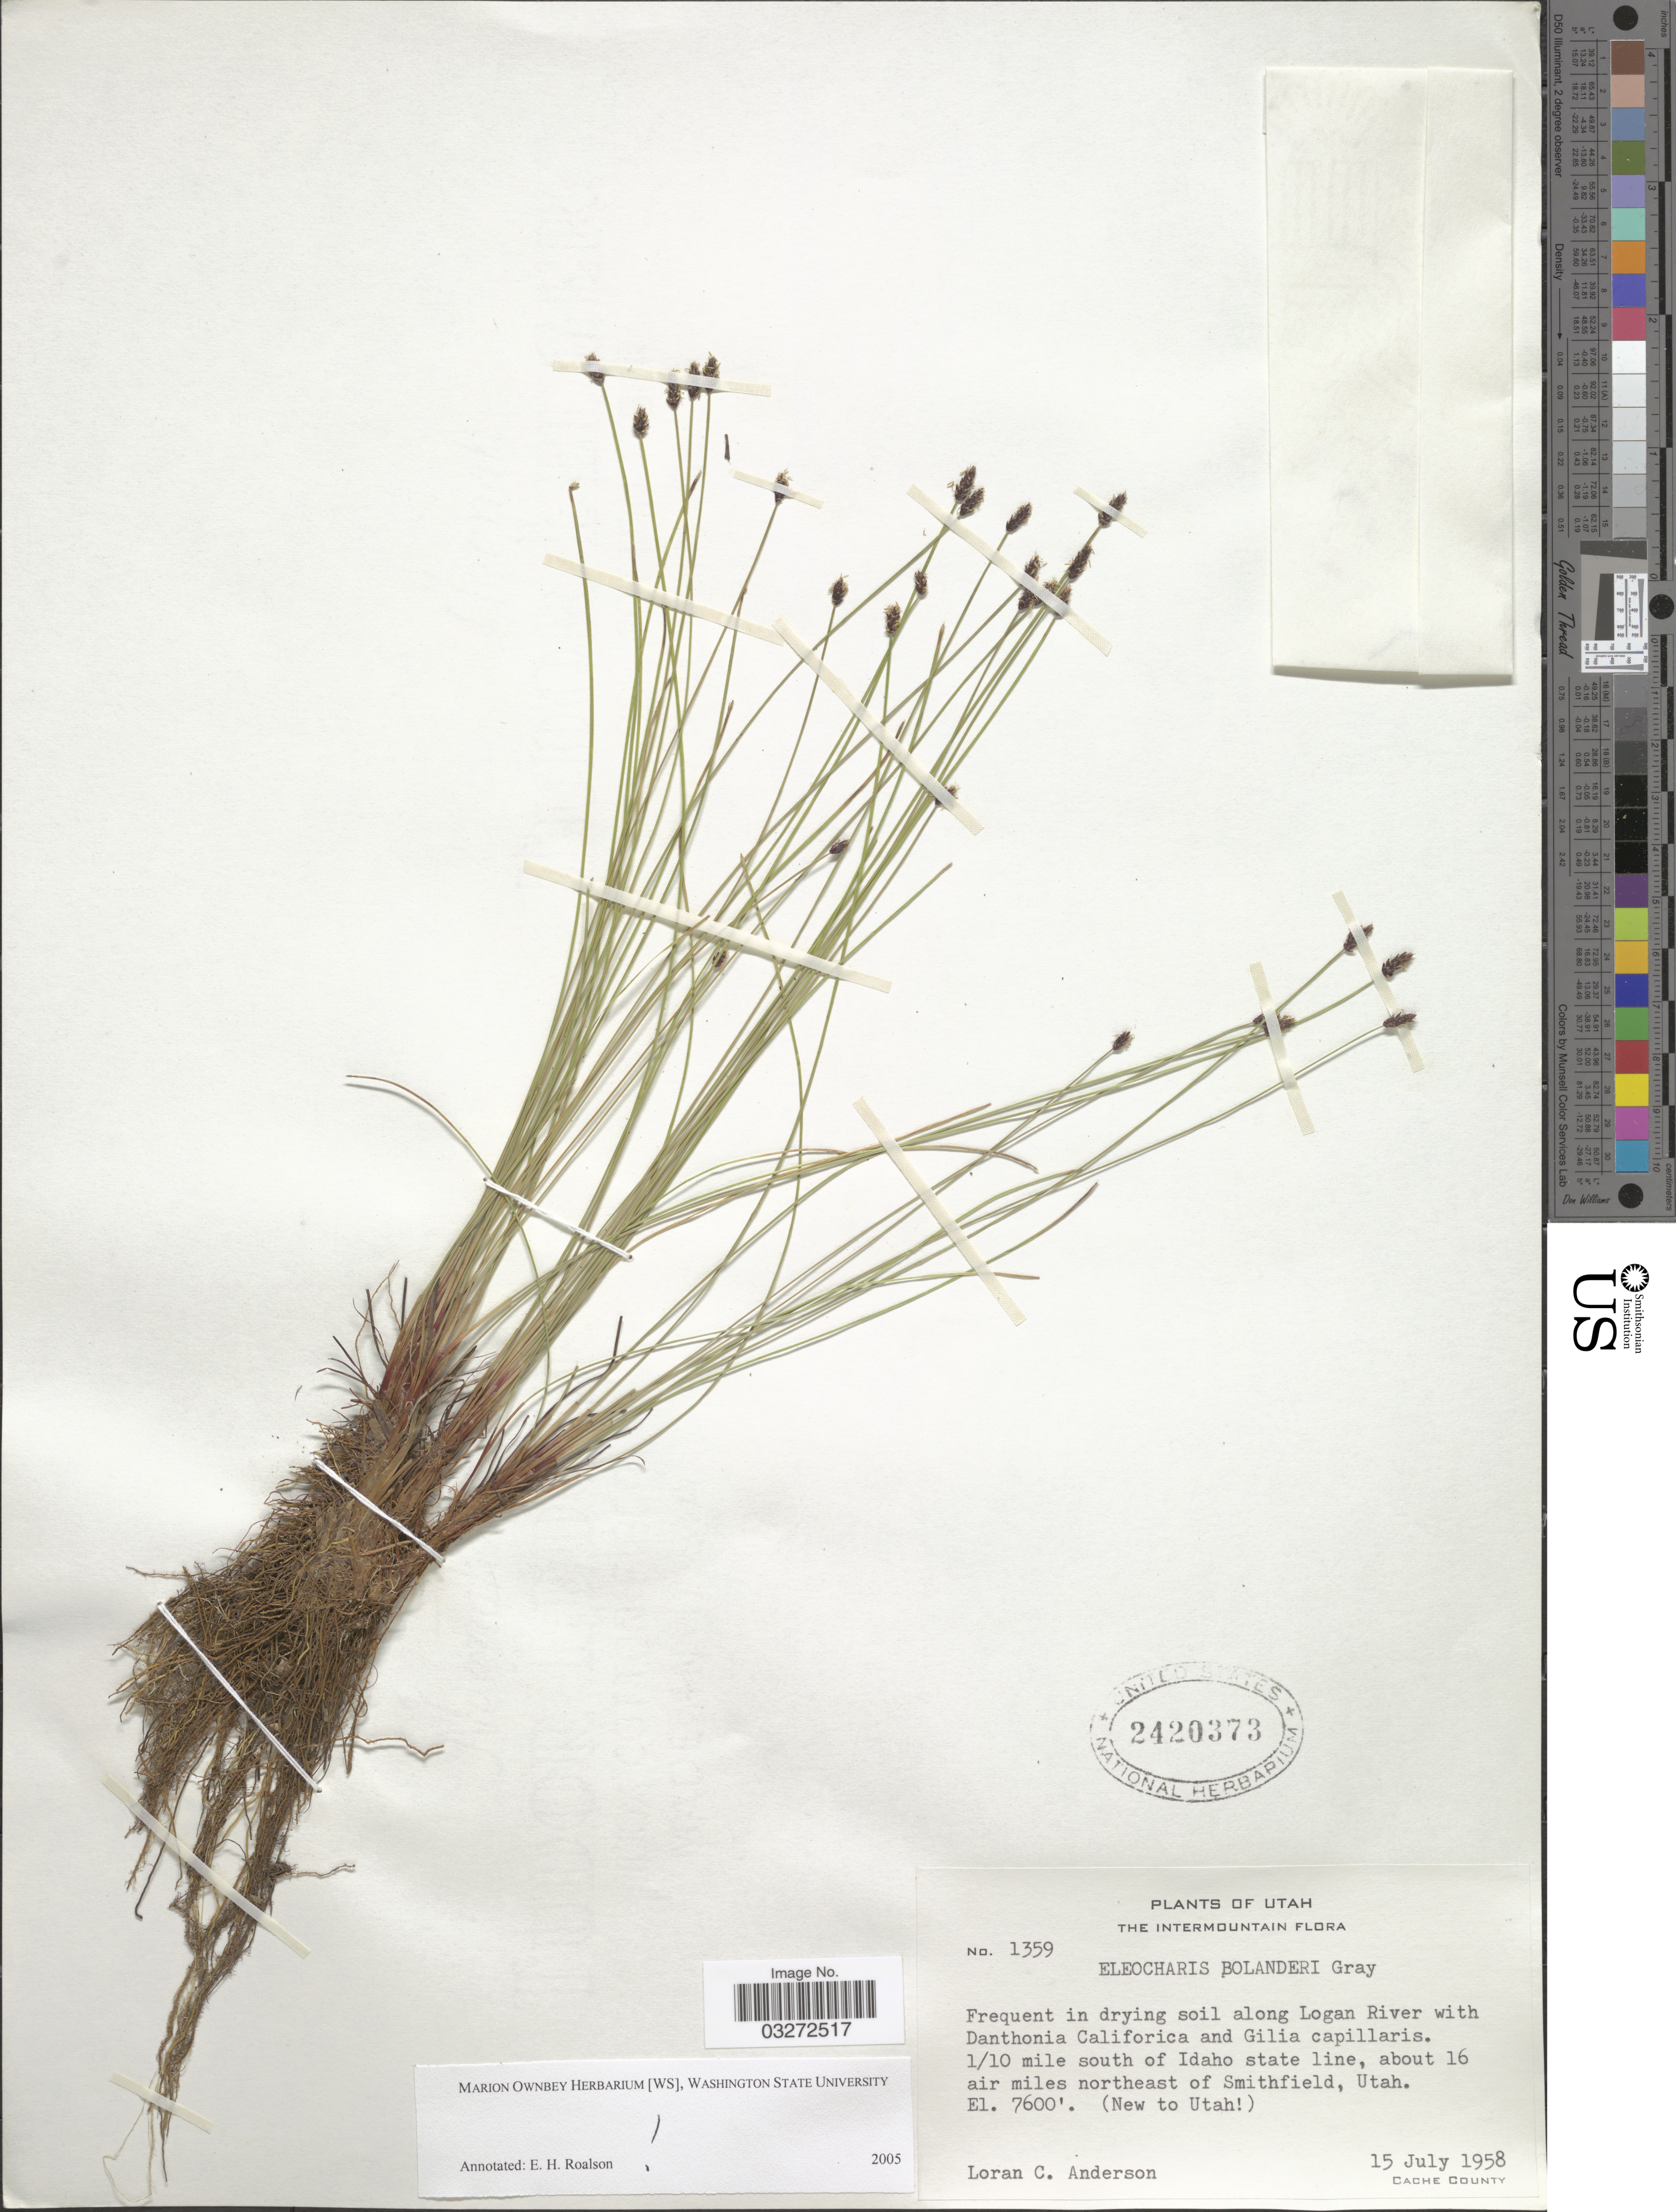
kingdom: Plantae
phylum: Tracheophyta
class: Liliopsida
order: Poales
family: Cyperaceae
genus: Eleocharis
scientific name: Eleocharis bolanderi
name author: A. Gray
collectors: L. C. Anderson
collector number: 1359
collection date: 1958-07-15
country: United States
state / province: Utah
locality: The Intermountain. Along Logan River. 1/10 mile south of Idaho state line, about 16 air miles northeast of Smithfield, Utah. Cache County.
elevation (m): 2316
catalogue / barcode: US 2420373